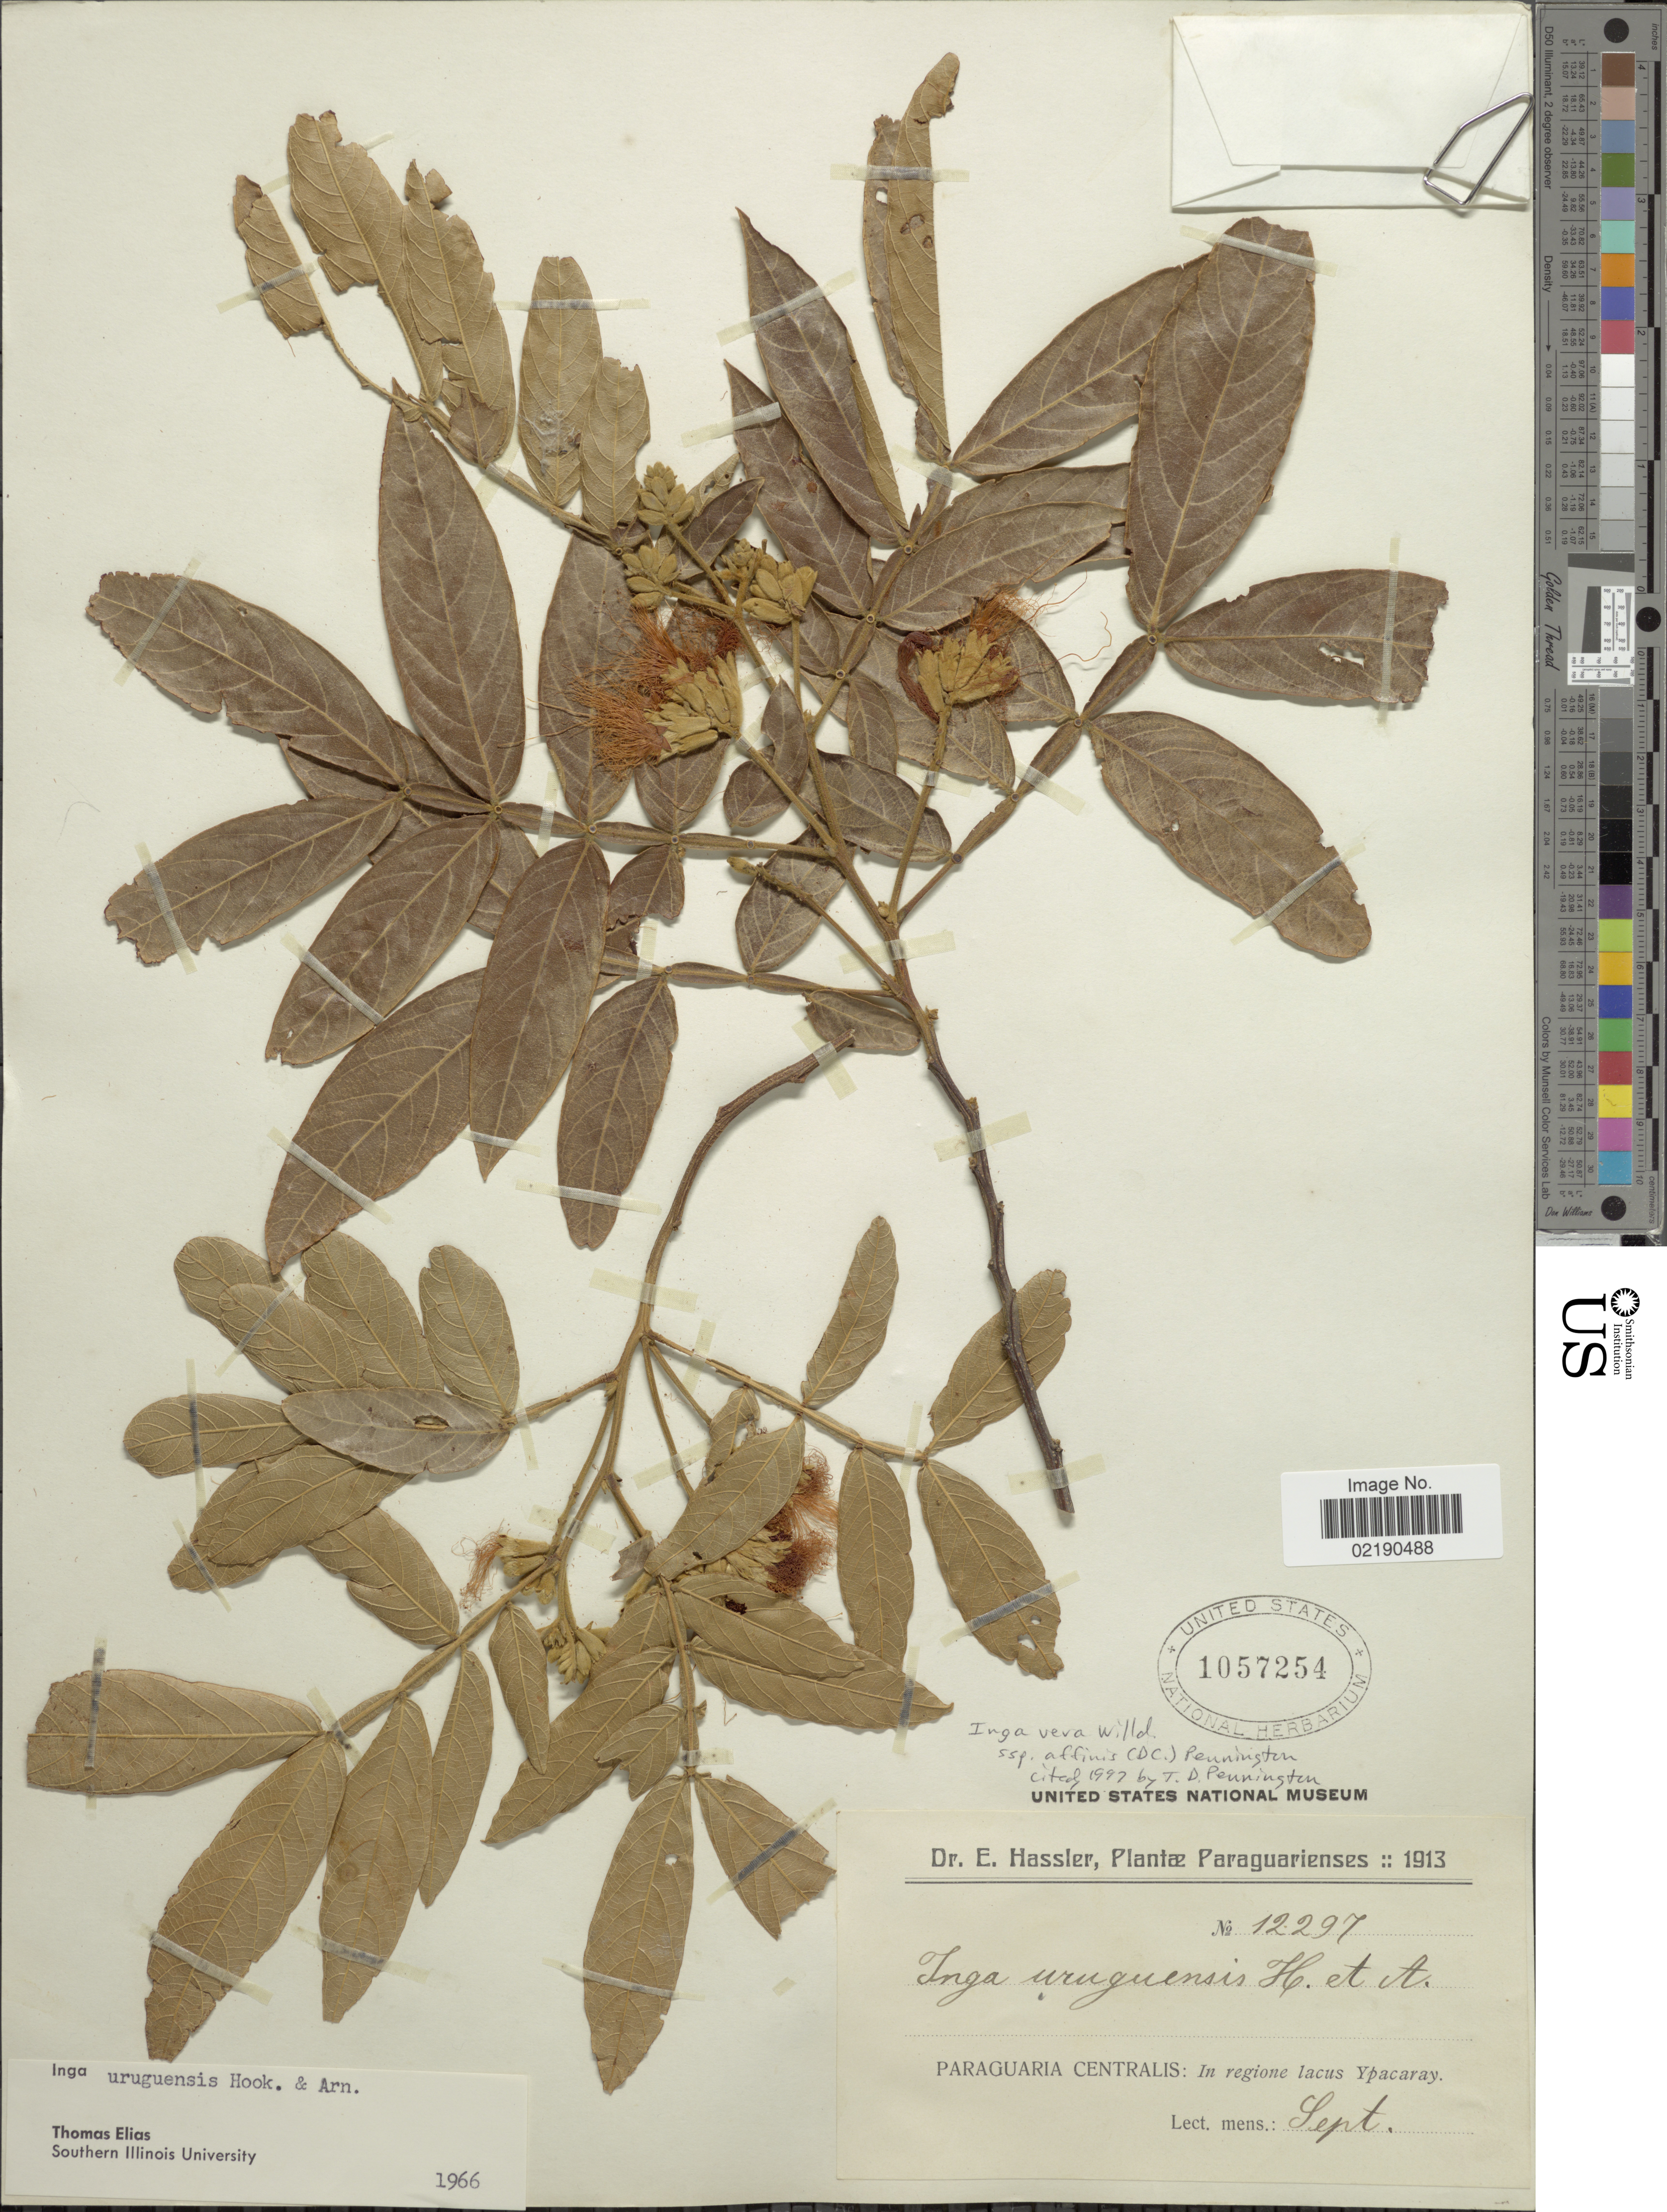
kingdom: Plantae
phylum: Tracheophyta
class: Magnoliopsida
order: Fabales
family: Fabaceae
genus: Inga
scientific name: Inga vera subsp. affinis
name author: (DC.) T.D. Penn.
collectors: E. Hassler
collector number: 12297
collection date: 1913-09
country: Paraguay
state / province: Central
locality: Paraguarienses, Paraguaria Centralis: In regione lacus Ypacaray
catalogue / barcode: US 1057254